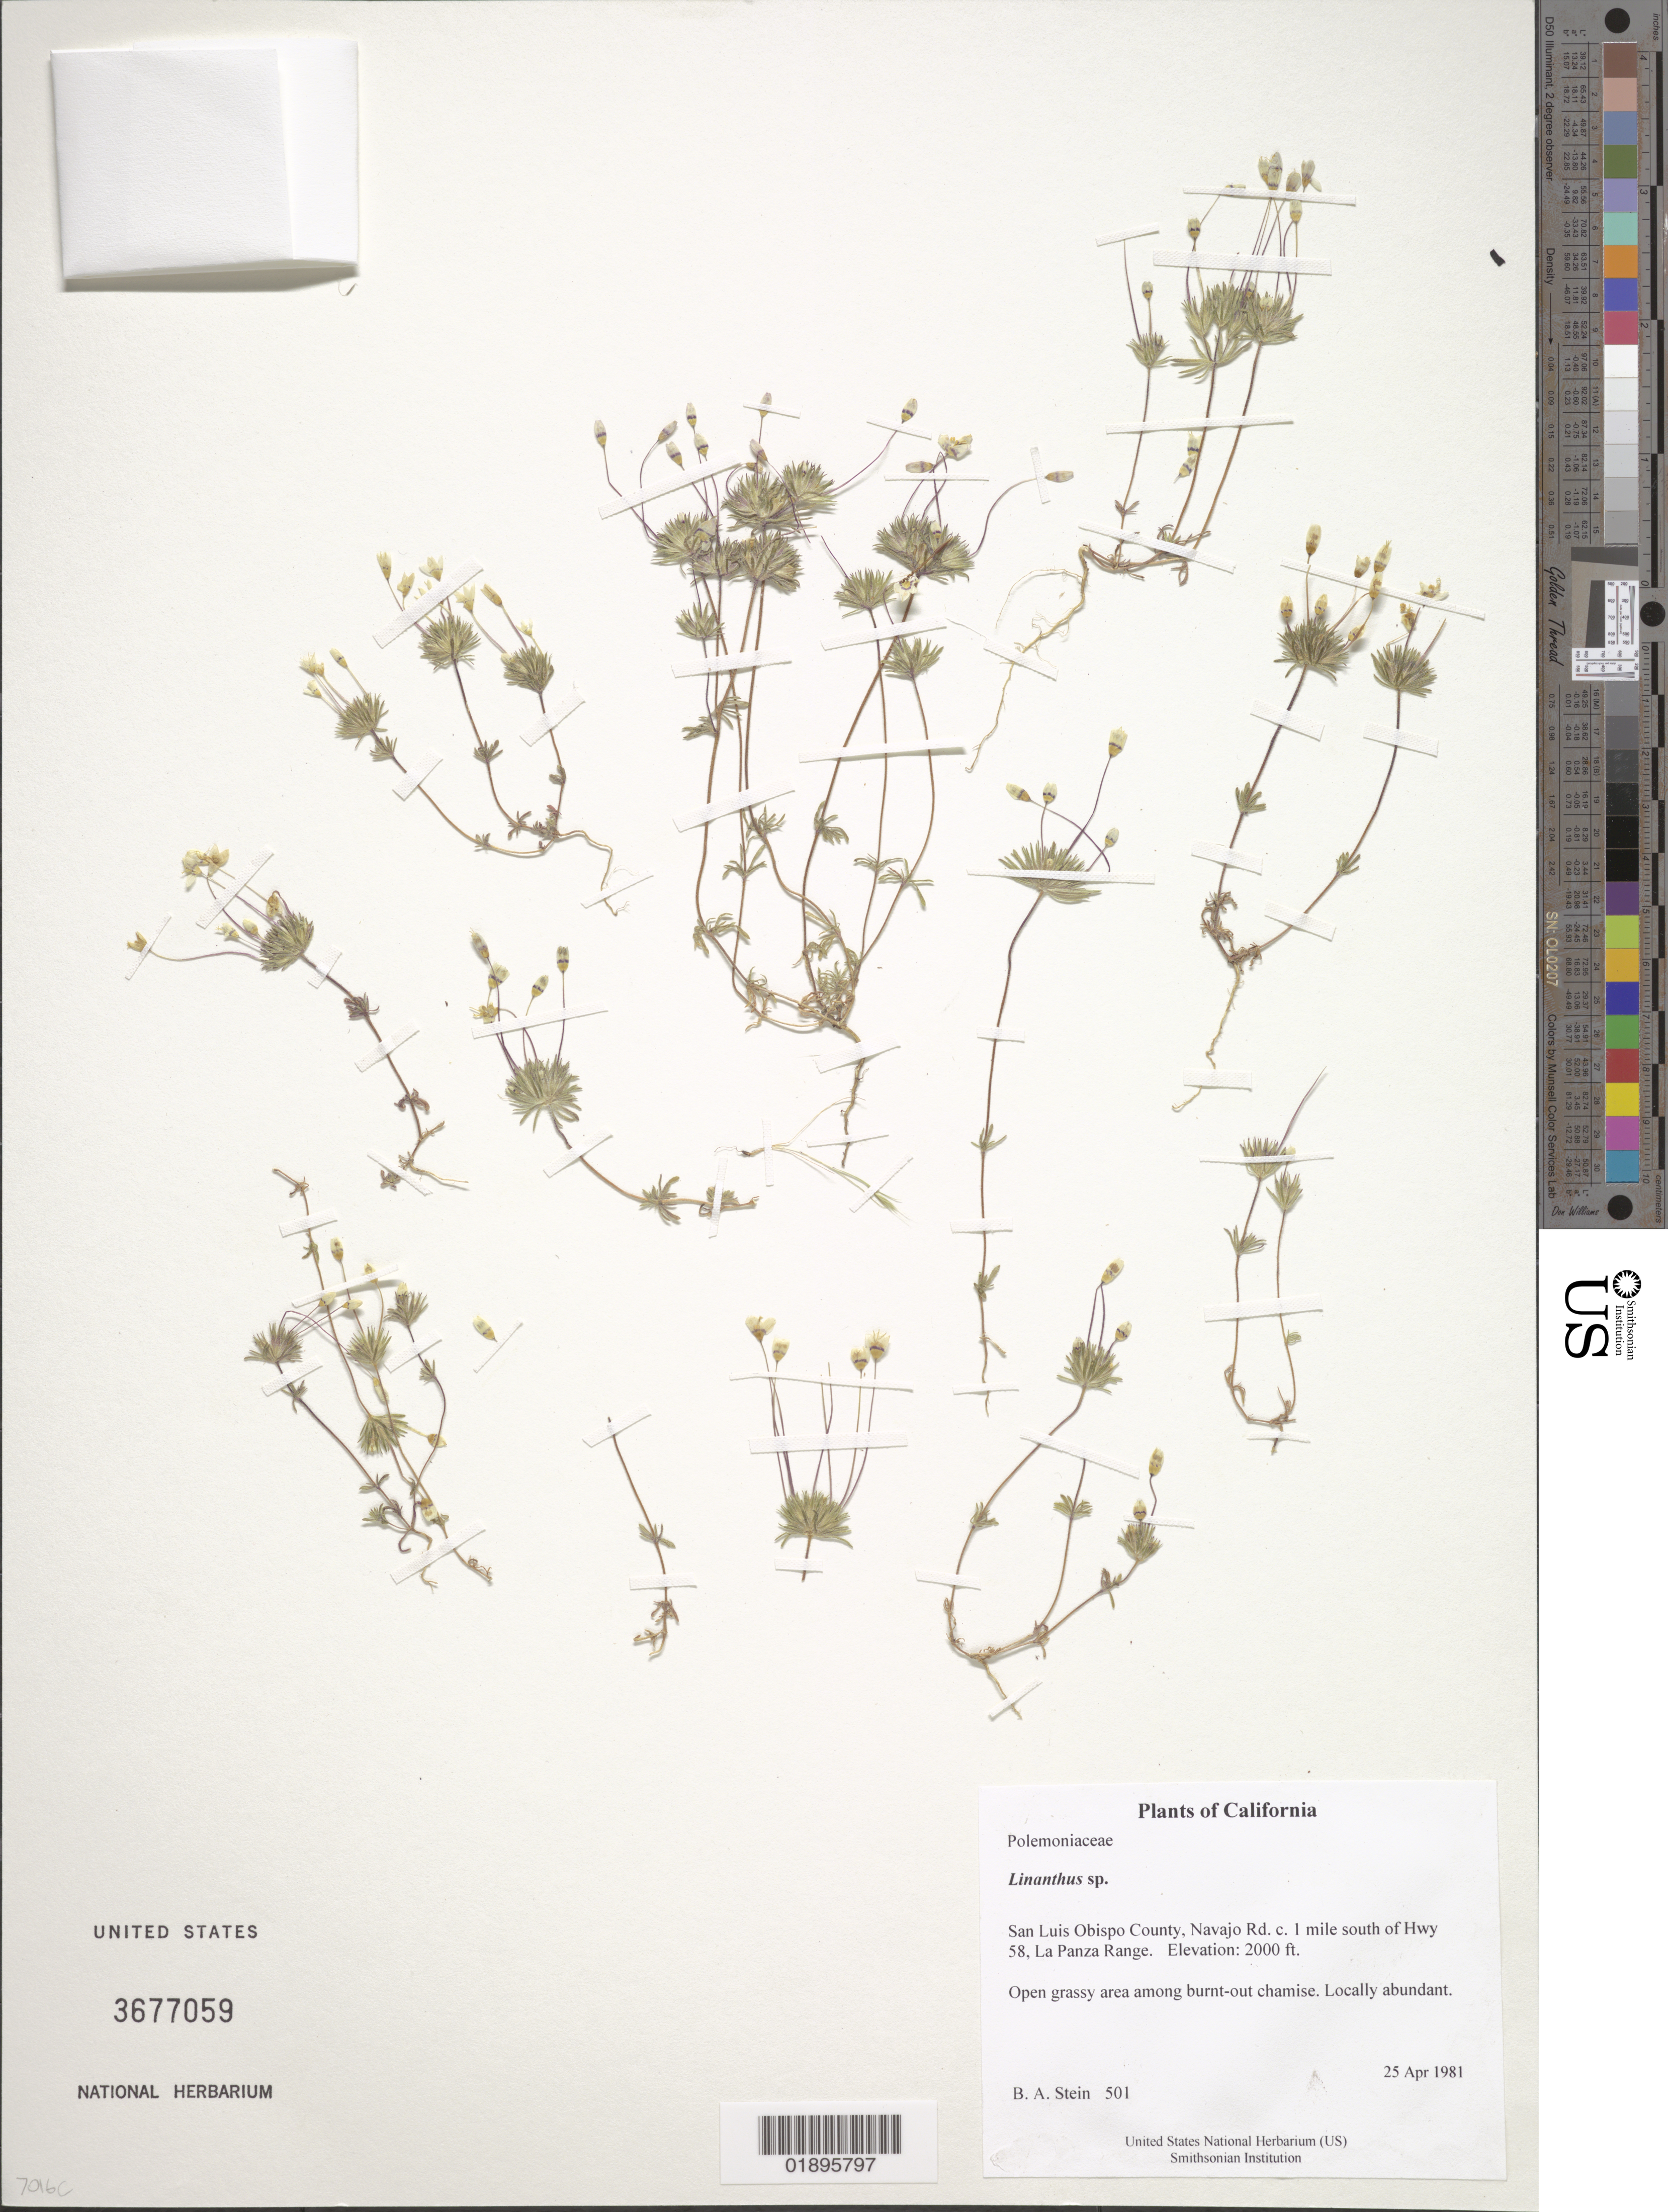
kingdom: Plantae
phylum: Tracheophyta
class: Magnoliopsida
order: Ericales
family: Polemoniaceae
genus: Leptosiphon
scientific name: Leptosiphon sp.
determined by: Strong, Mark T., (BOT), Smithsonian Institution - National Museum of Natural History (UNITED STATES)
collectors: B. A. Stein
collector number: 501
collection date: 1981-04-25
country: United States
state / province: California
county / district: San Luis Obispo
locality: Navajo Rd. c. 1 mile south of Hwy 58, La Panza Range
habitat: Open grassy area among burnt out chamise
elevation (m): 610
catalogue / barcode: US 3677059